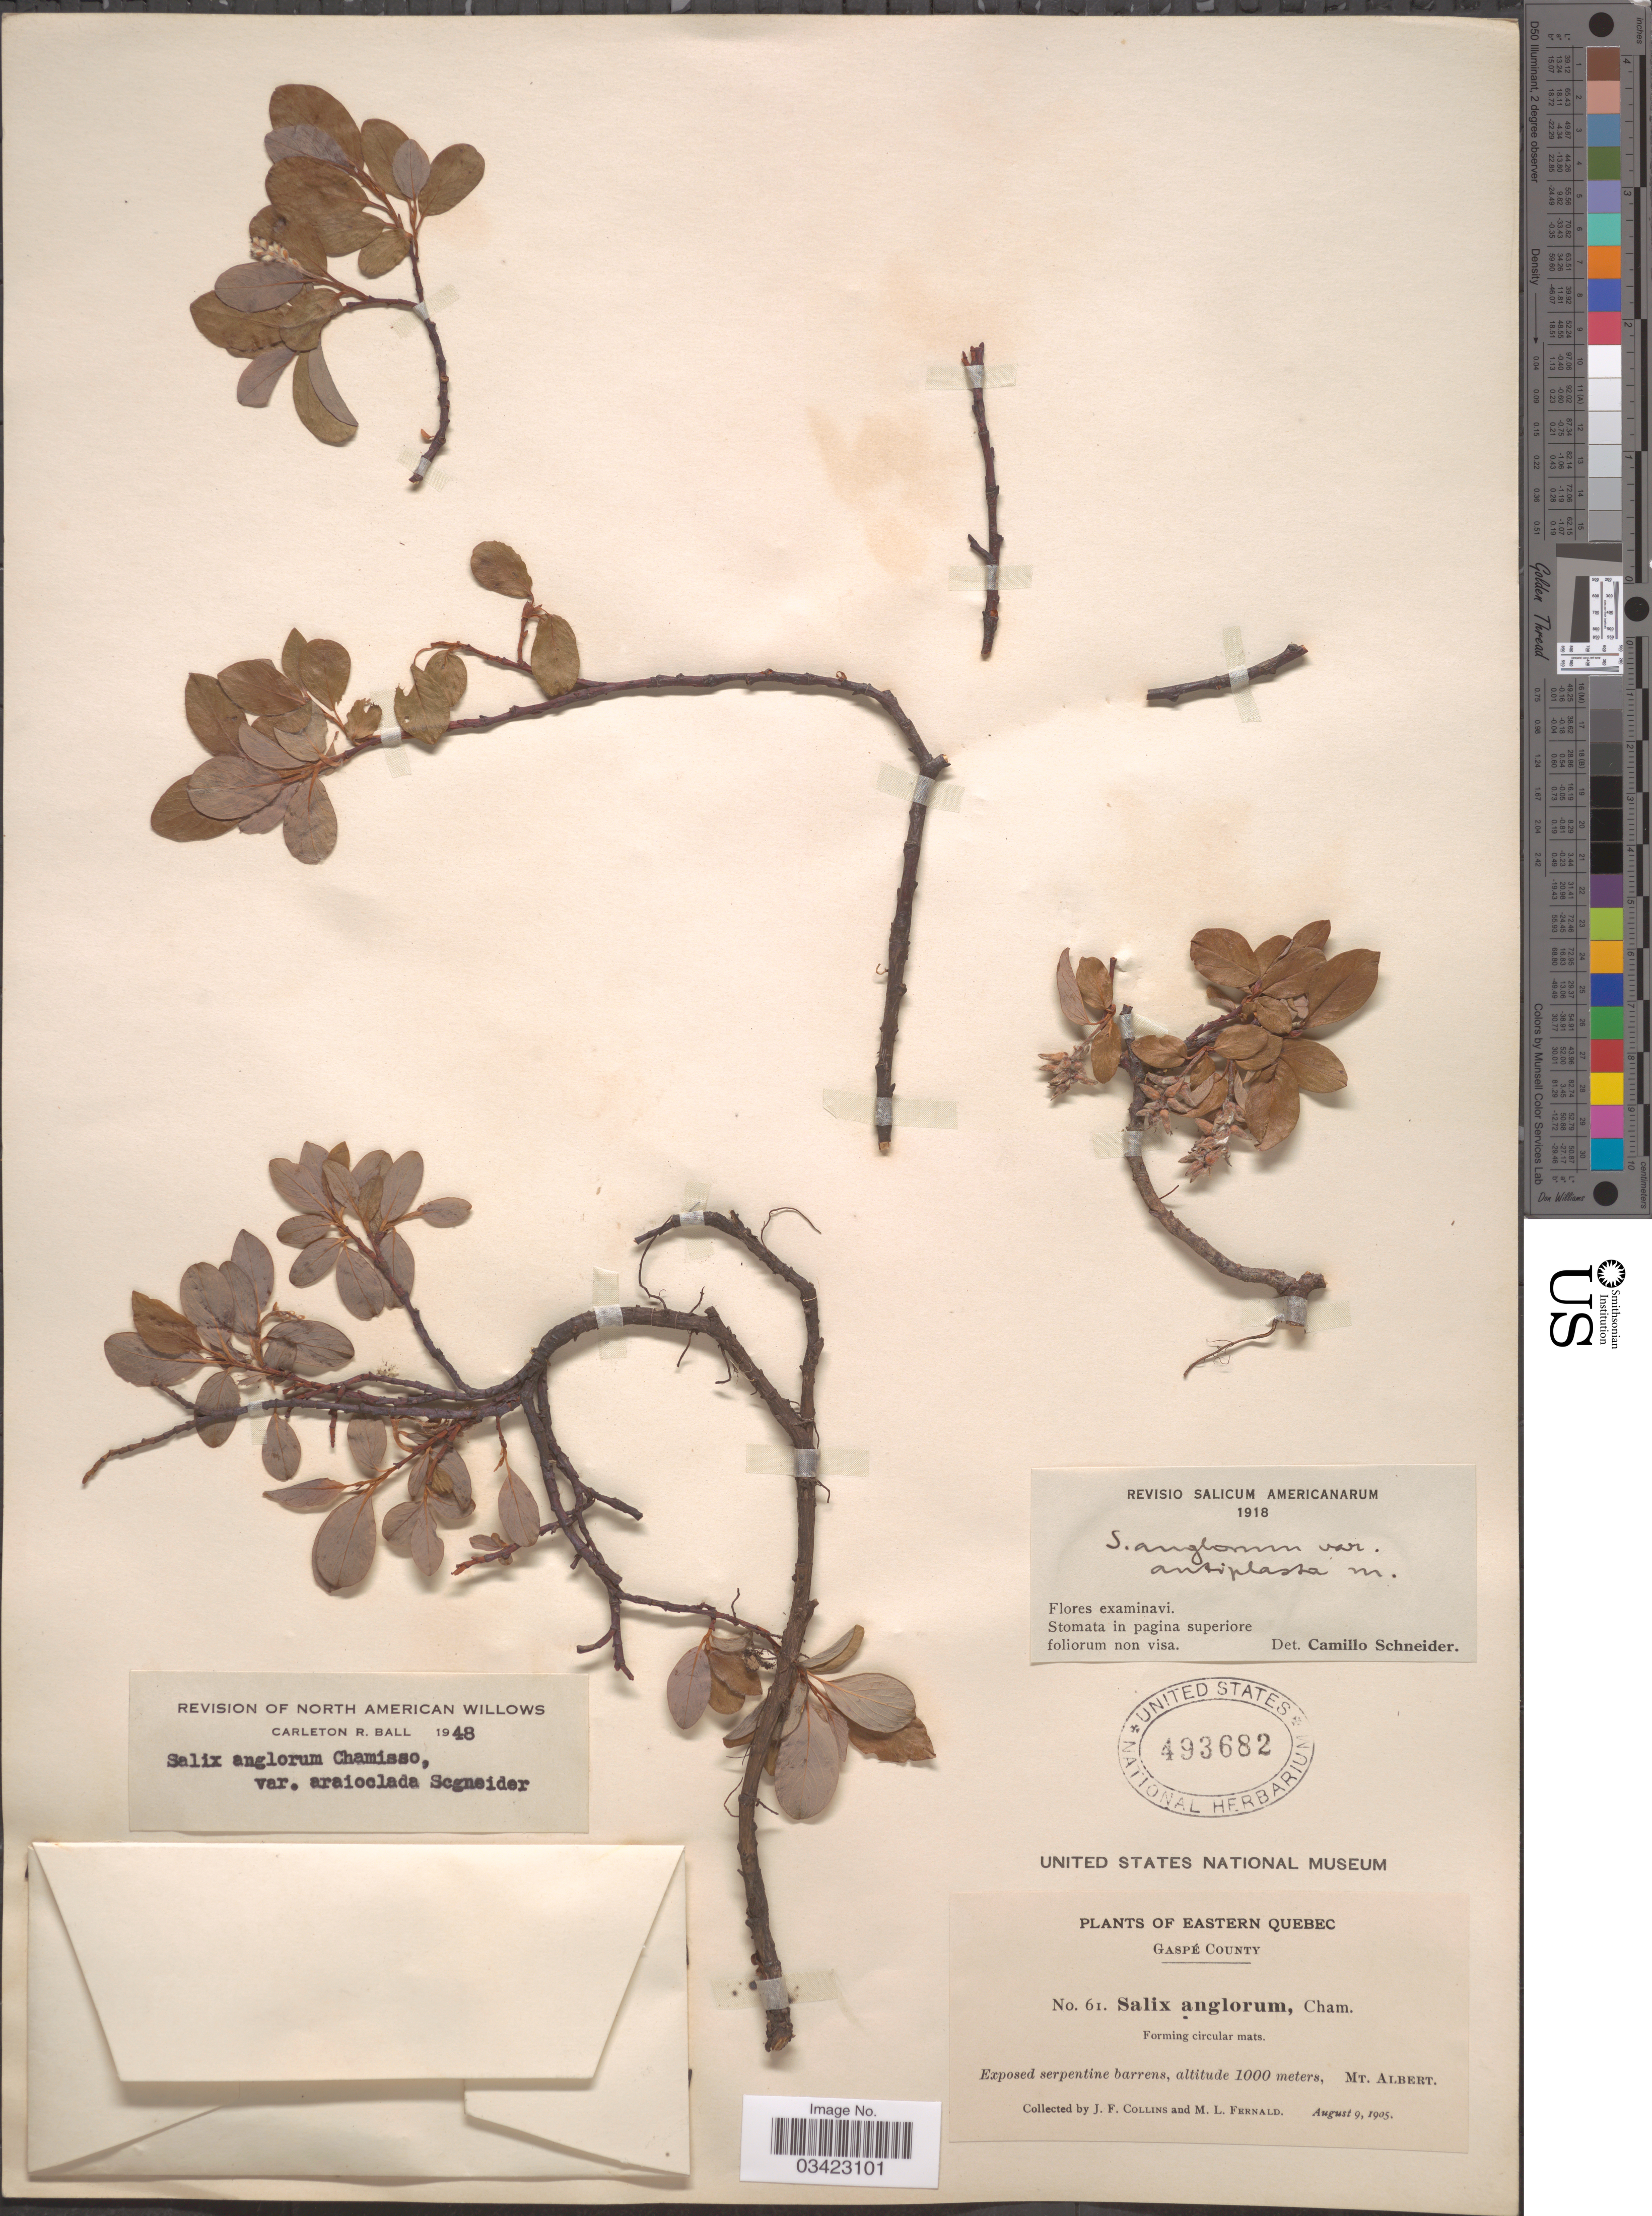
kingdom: Plantae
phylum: Tracheophyta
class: Magnoliopsida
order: Malpighiales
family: Salicaceae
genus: Salix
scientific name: Salix anglorum var. araioclada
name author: C.K. Schneid.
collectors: J. Collins & M. L. Fernald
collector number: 61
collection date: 1905-08-09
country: Canada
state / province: Quebec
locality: Eastern Quebec. Gaspé County. Mt. Albert.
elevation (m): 1000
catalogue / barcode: US 493682